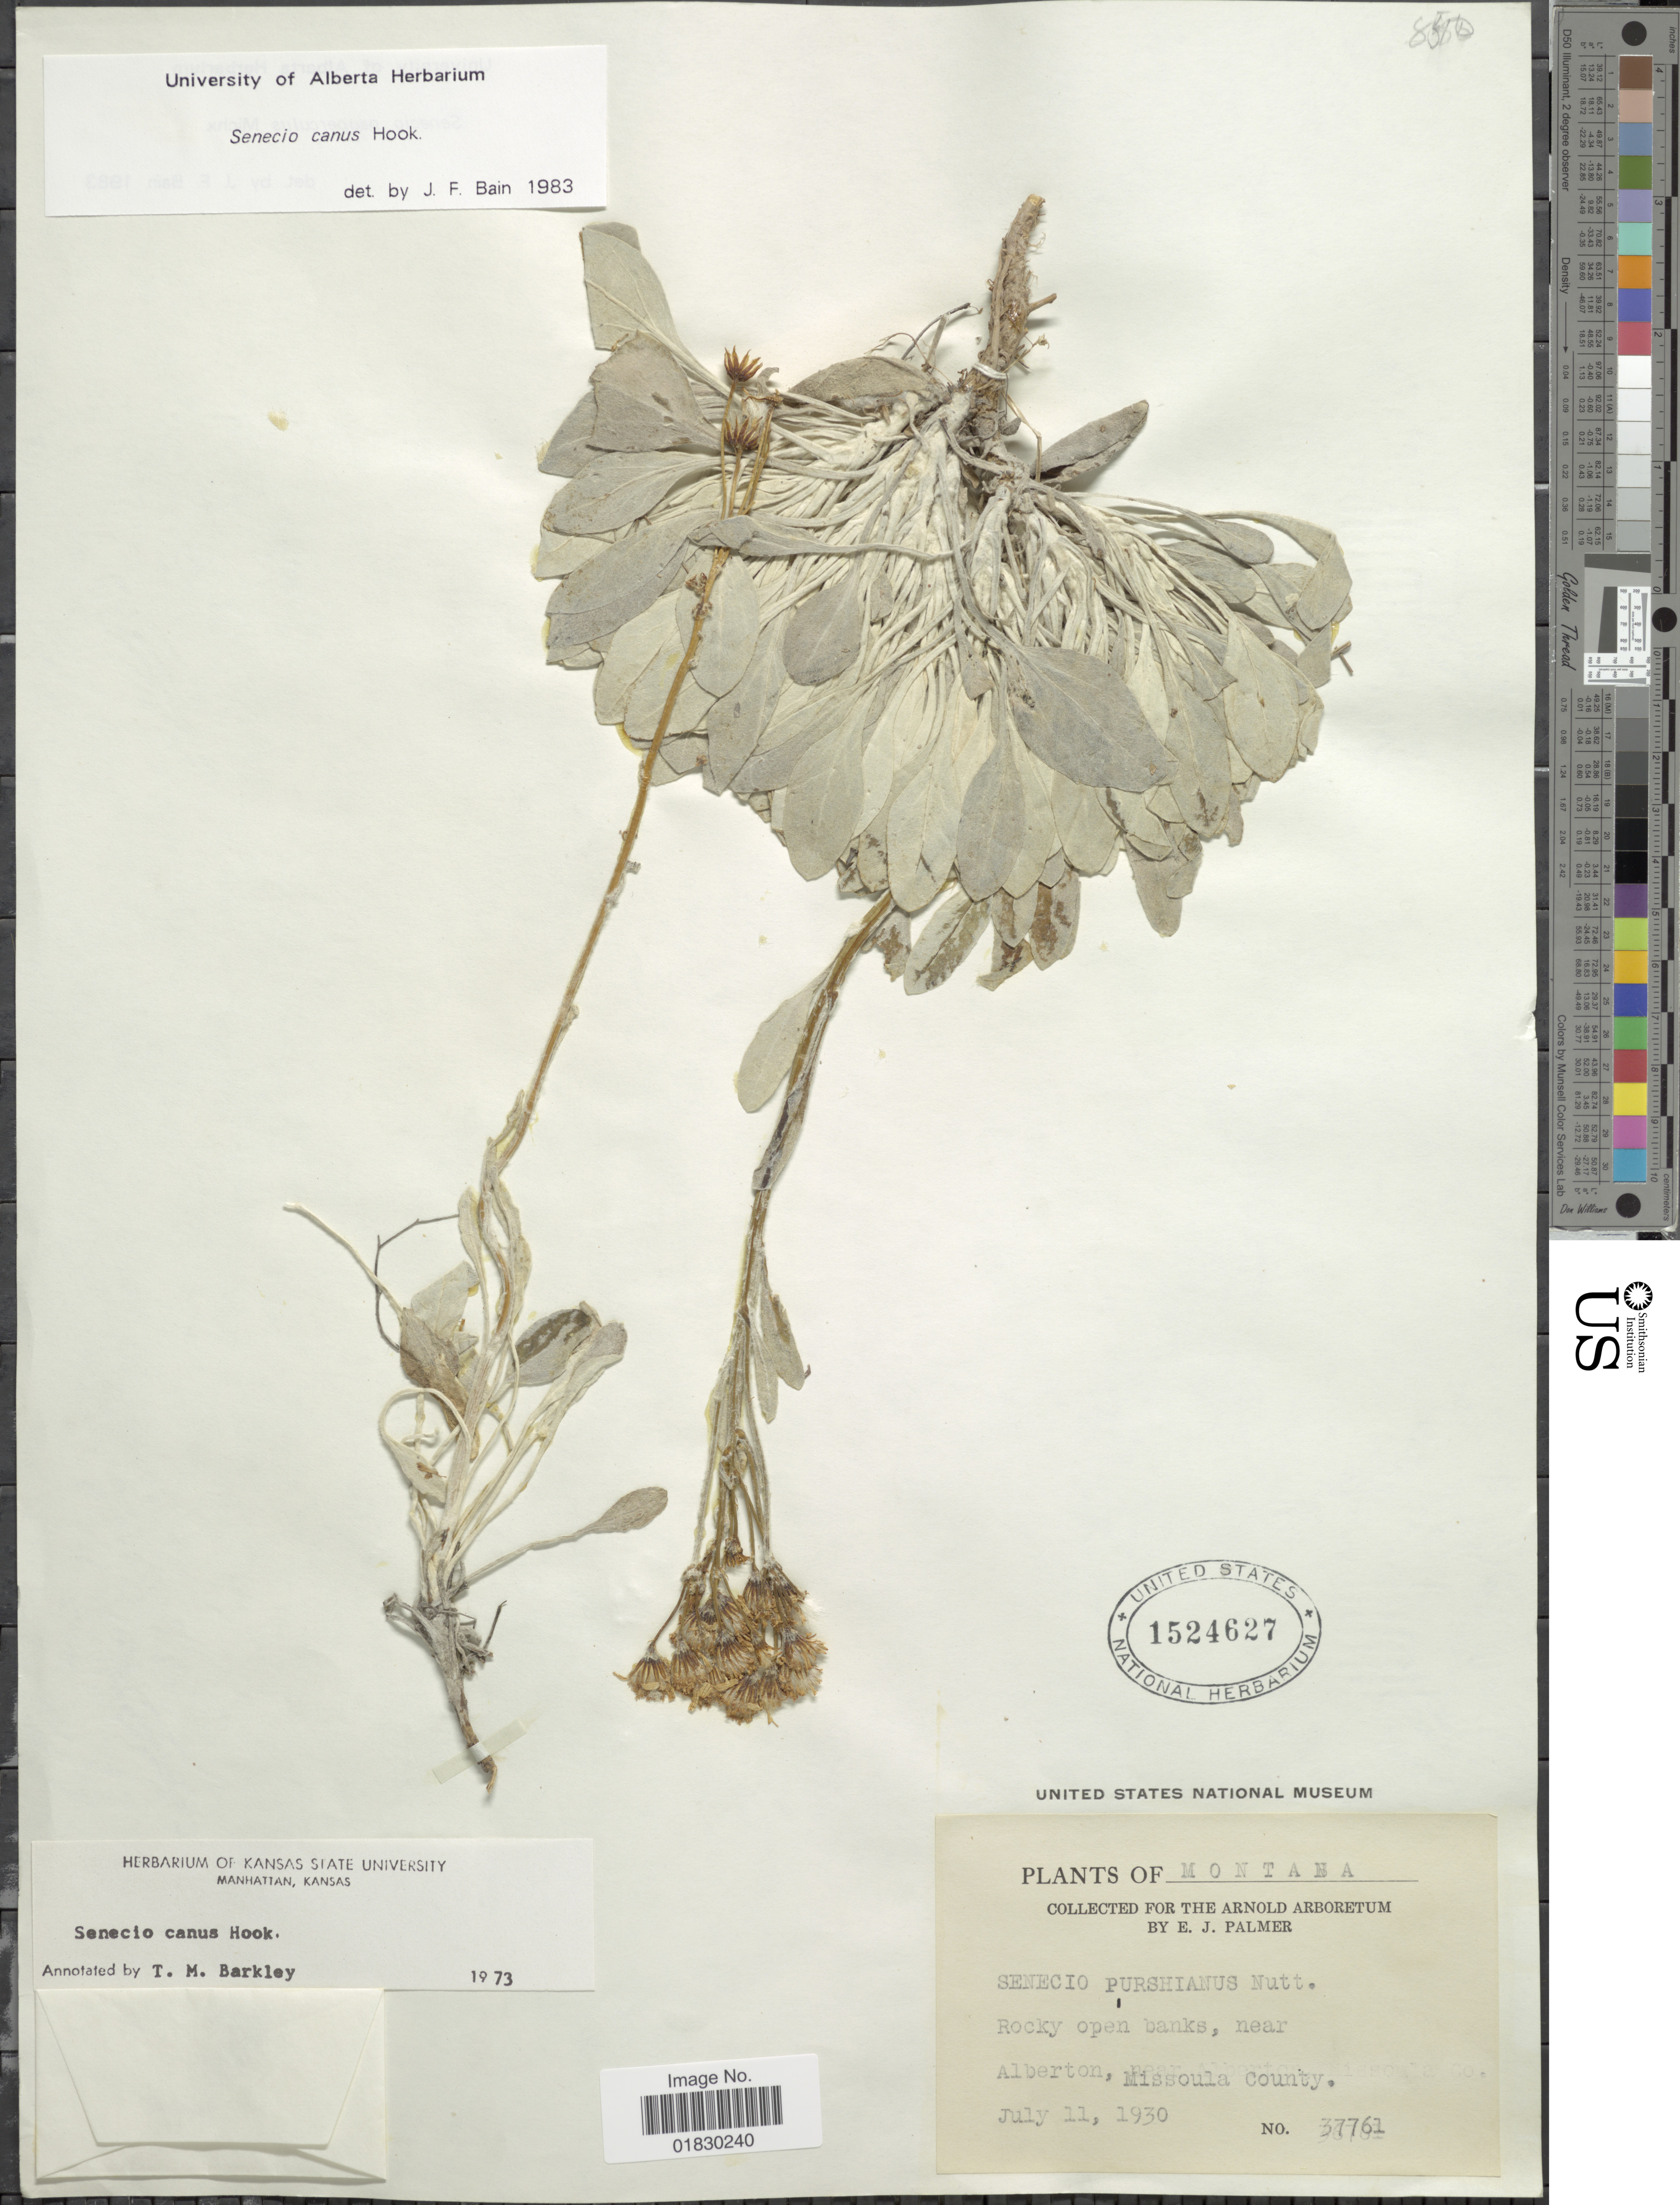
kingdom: Plantae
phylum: Tracheophyta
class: Magnoliopsida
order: Asterales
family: Asteraceae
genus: Packera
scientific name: Packera cana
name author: (Hook.) W.A. Weber & Á. Löve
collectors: E. J. Palmer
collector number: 37761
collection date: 1930-07-11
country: United States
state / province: Montana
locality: Rocky open banks, near Alberton, Missoula County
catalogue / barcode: US 1524627